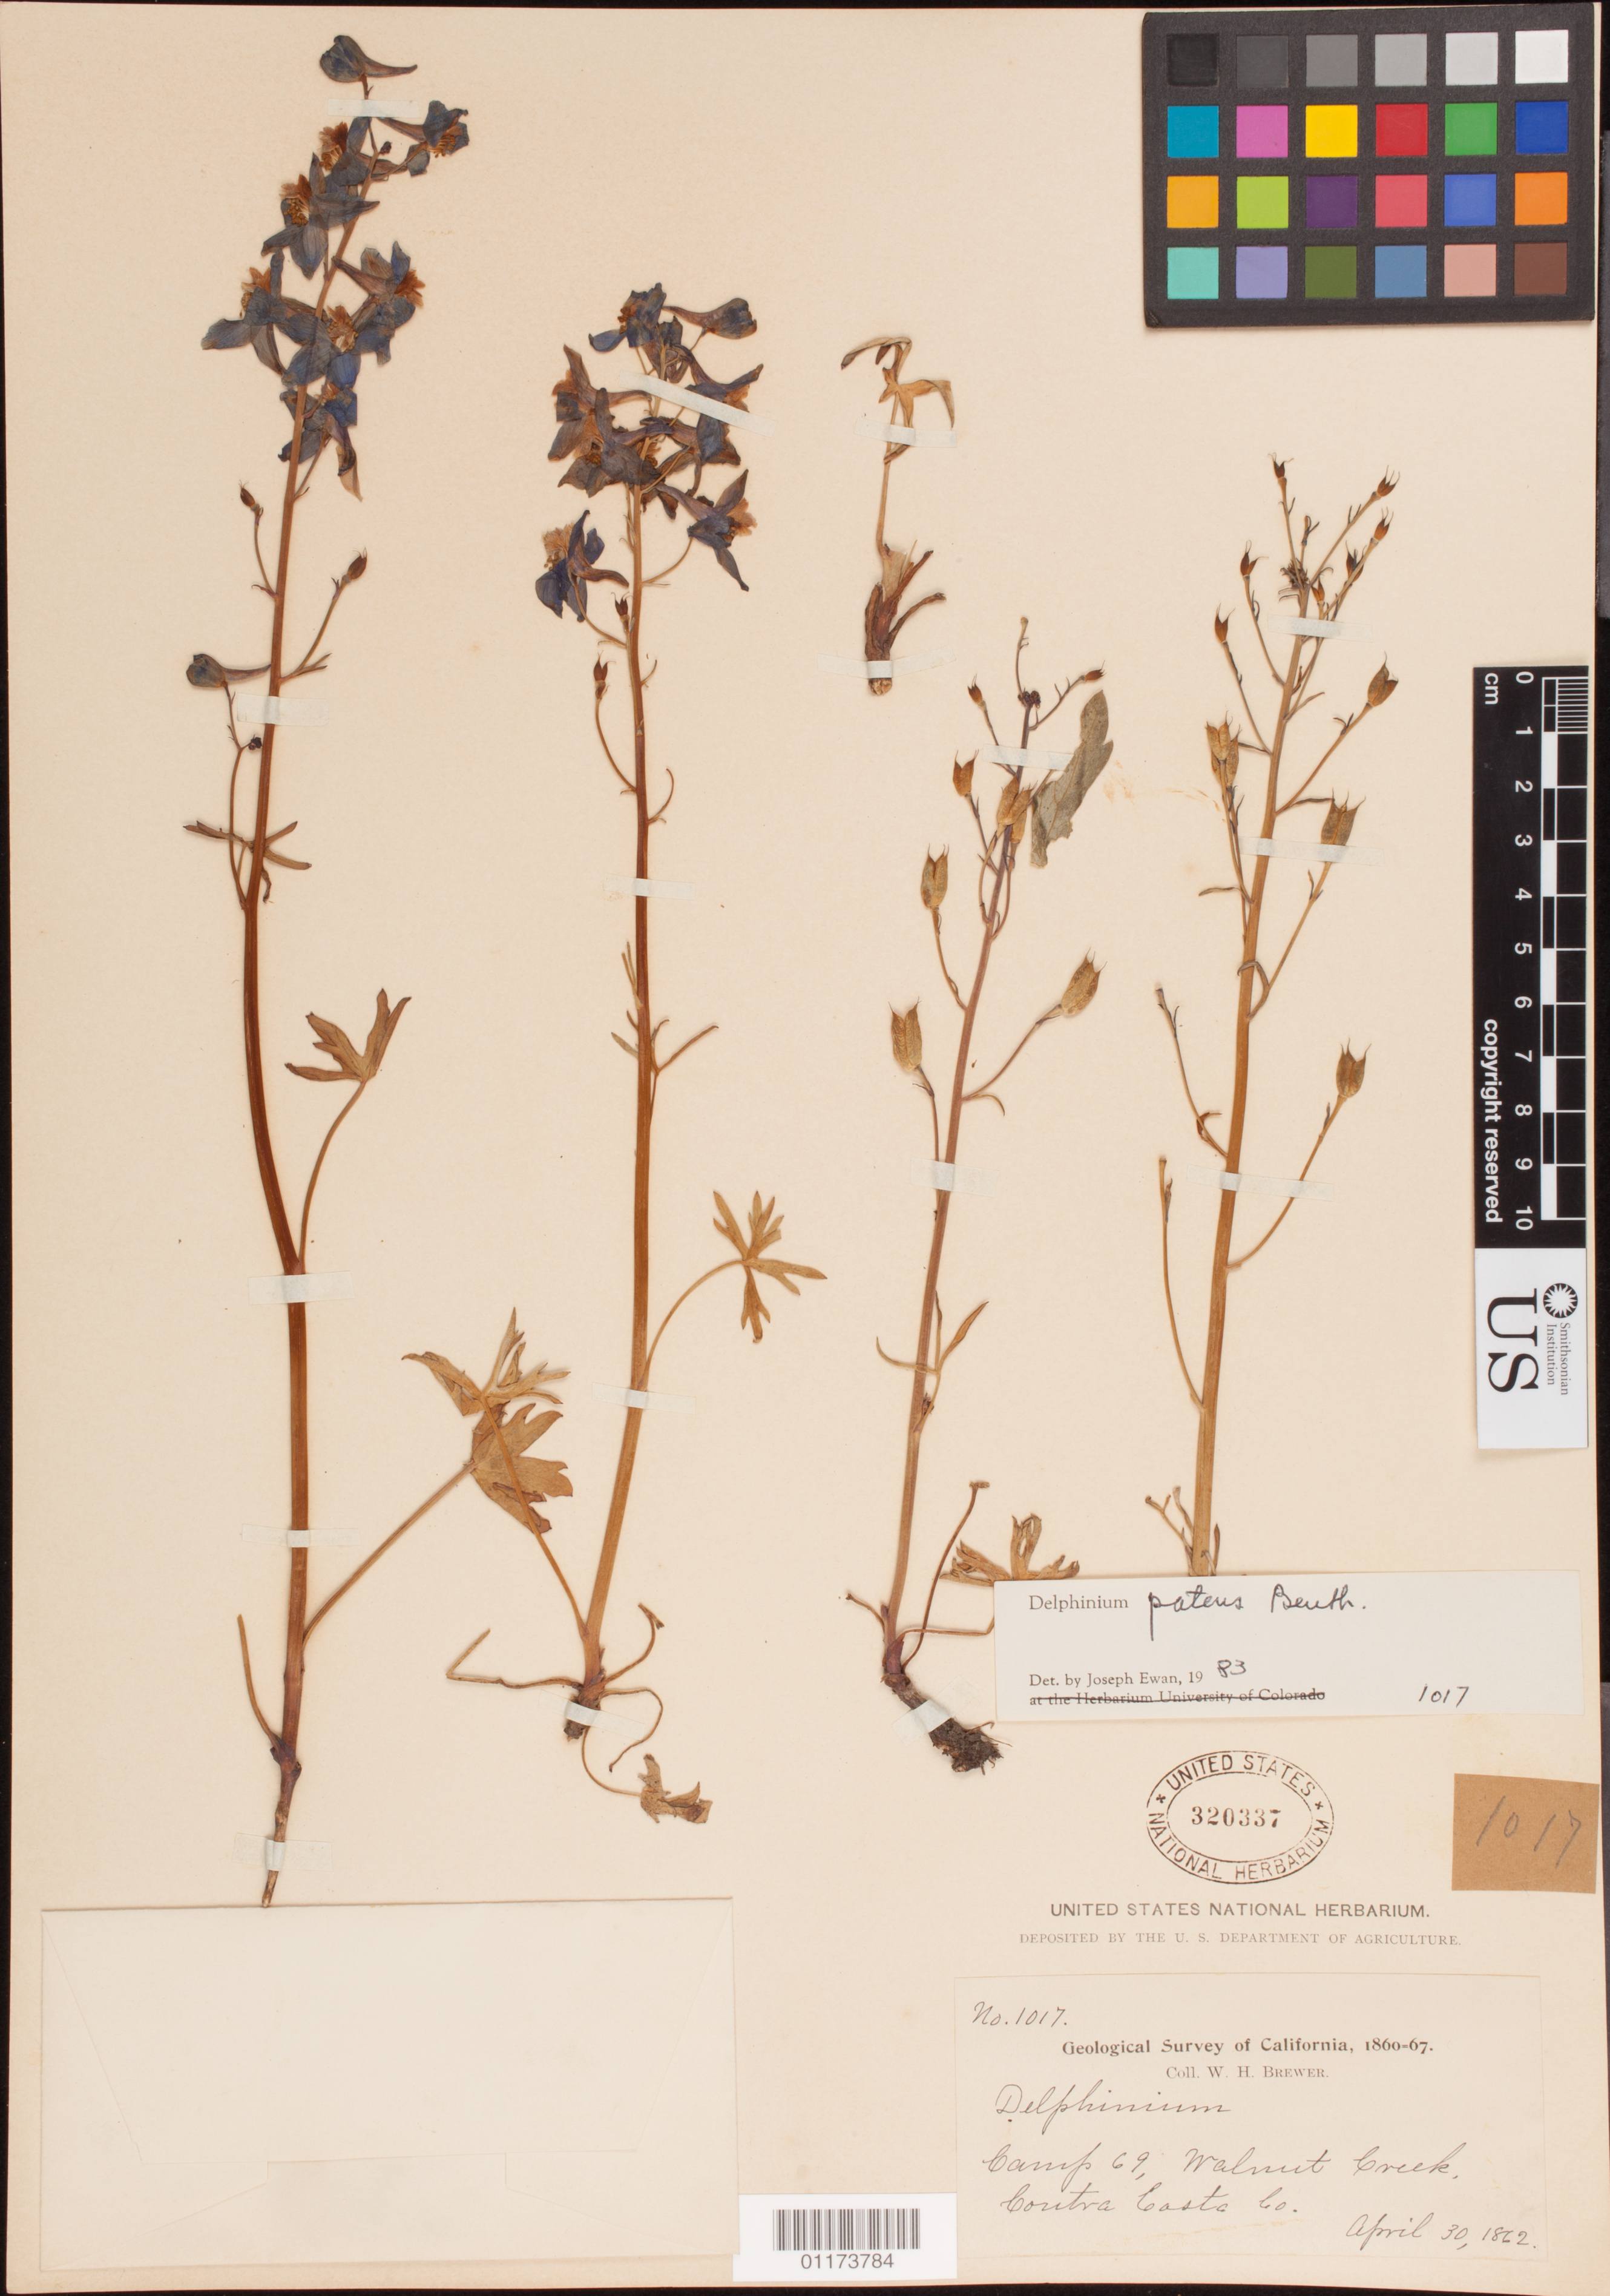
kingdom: Plantae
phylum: Tracheophyta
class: Magnoliopsida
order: Ranunculales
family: Ranunculaceae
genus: Delphinium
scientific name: Delphinium patens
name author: Benth.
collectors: W. H. Brewer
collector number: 1017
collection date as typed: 30 Apr 1862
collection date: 1862-04-30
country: United States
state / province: California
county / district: Contra Costa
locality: Camp 69, Walnut Creek.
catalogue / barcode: US 320337